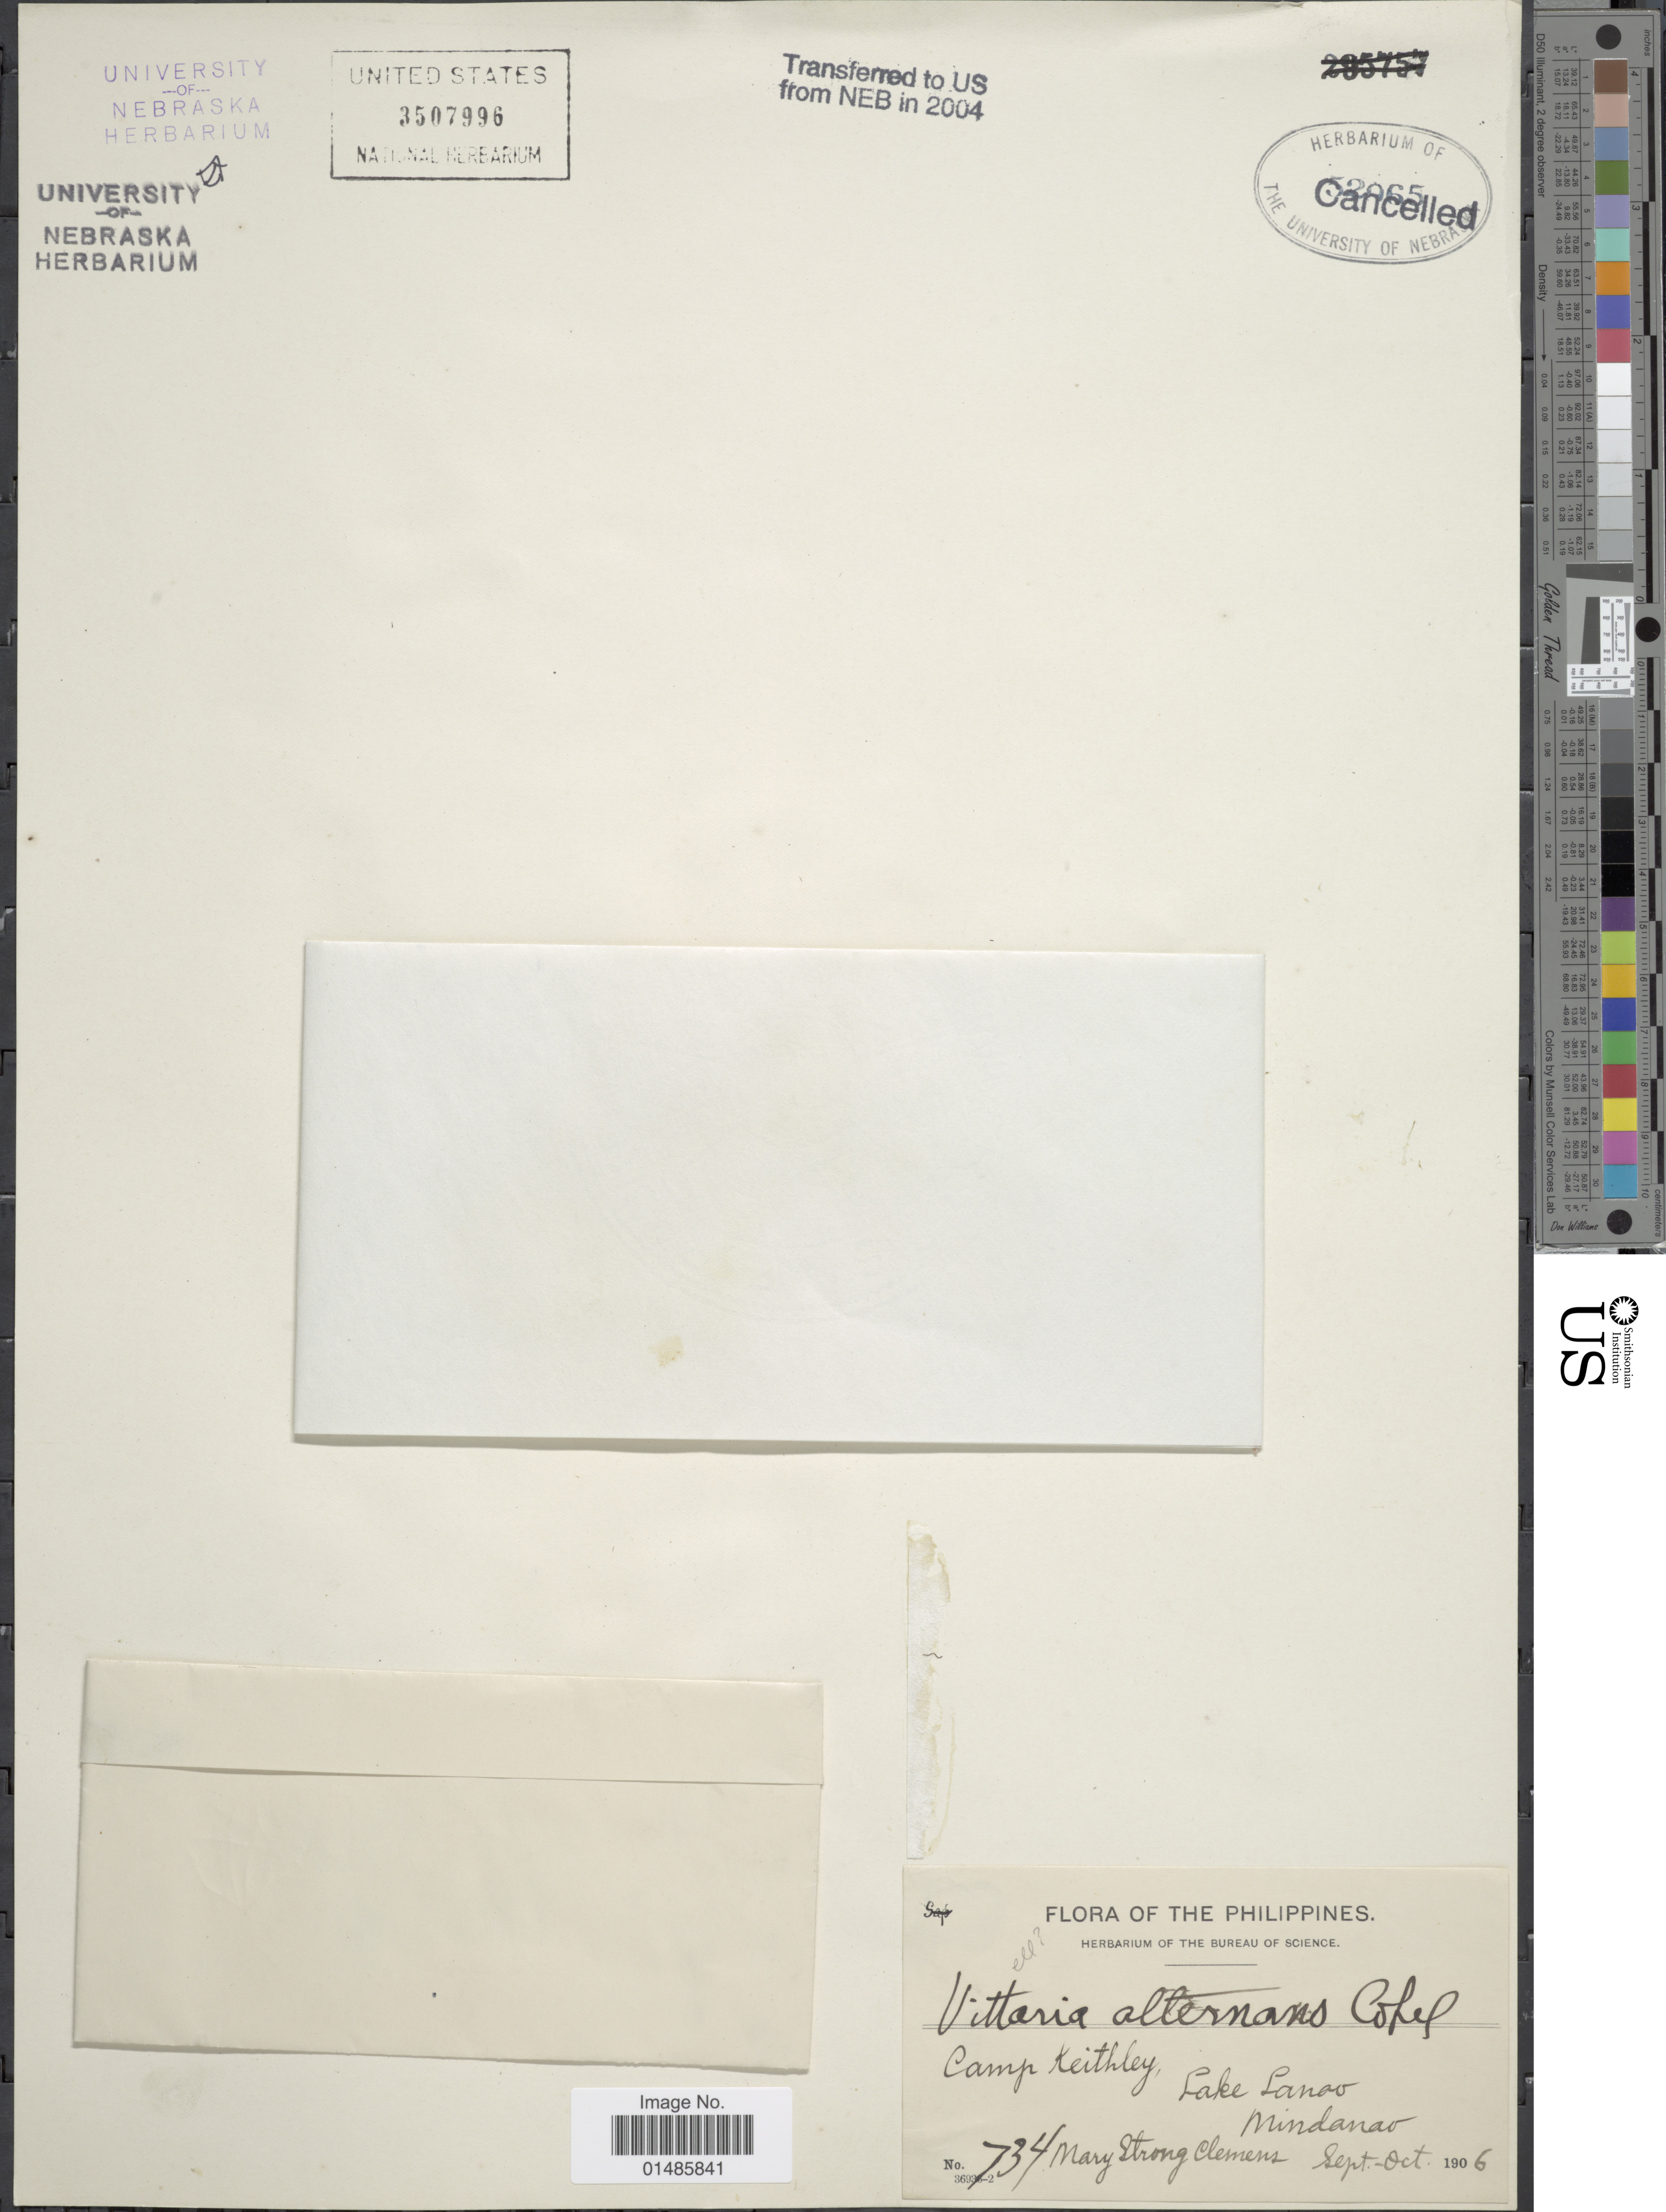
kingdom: Plantae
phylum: Tracheophyta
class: Polypodiopsida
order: Polypodiales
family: Pteridaceae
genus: Haplopteris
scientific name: Haplopteris alternans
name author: (Copel.) S. Linds. & W.C. Chen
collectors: M. S. Clemens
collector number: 734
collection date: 1906-09/1906-10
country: Philippines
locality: Camp Keithley, Lake Lanao, Mindanao.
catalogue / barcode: US 3507996